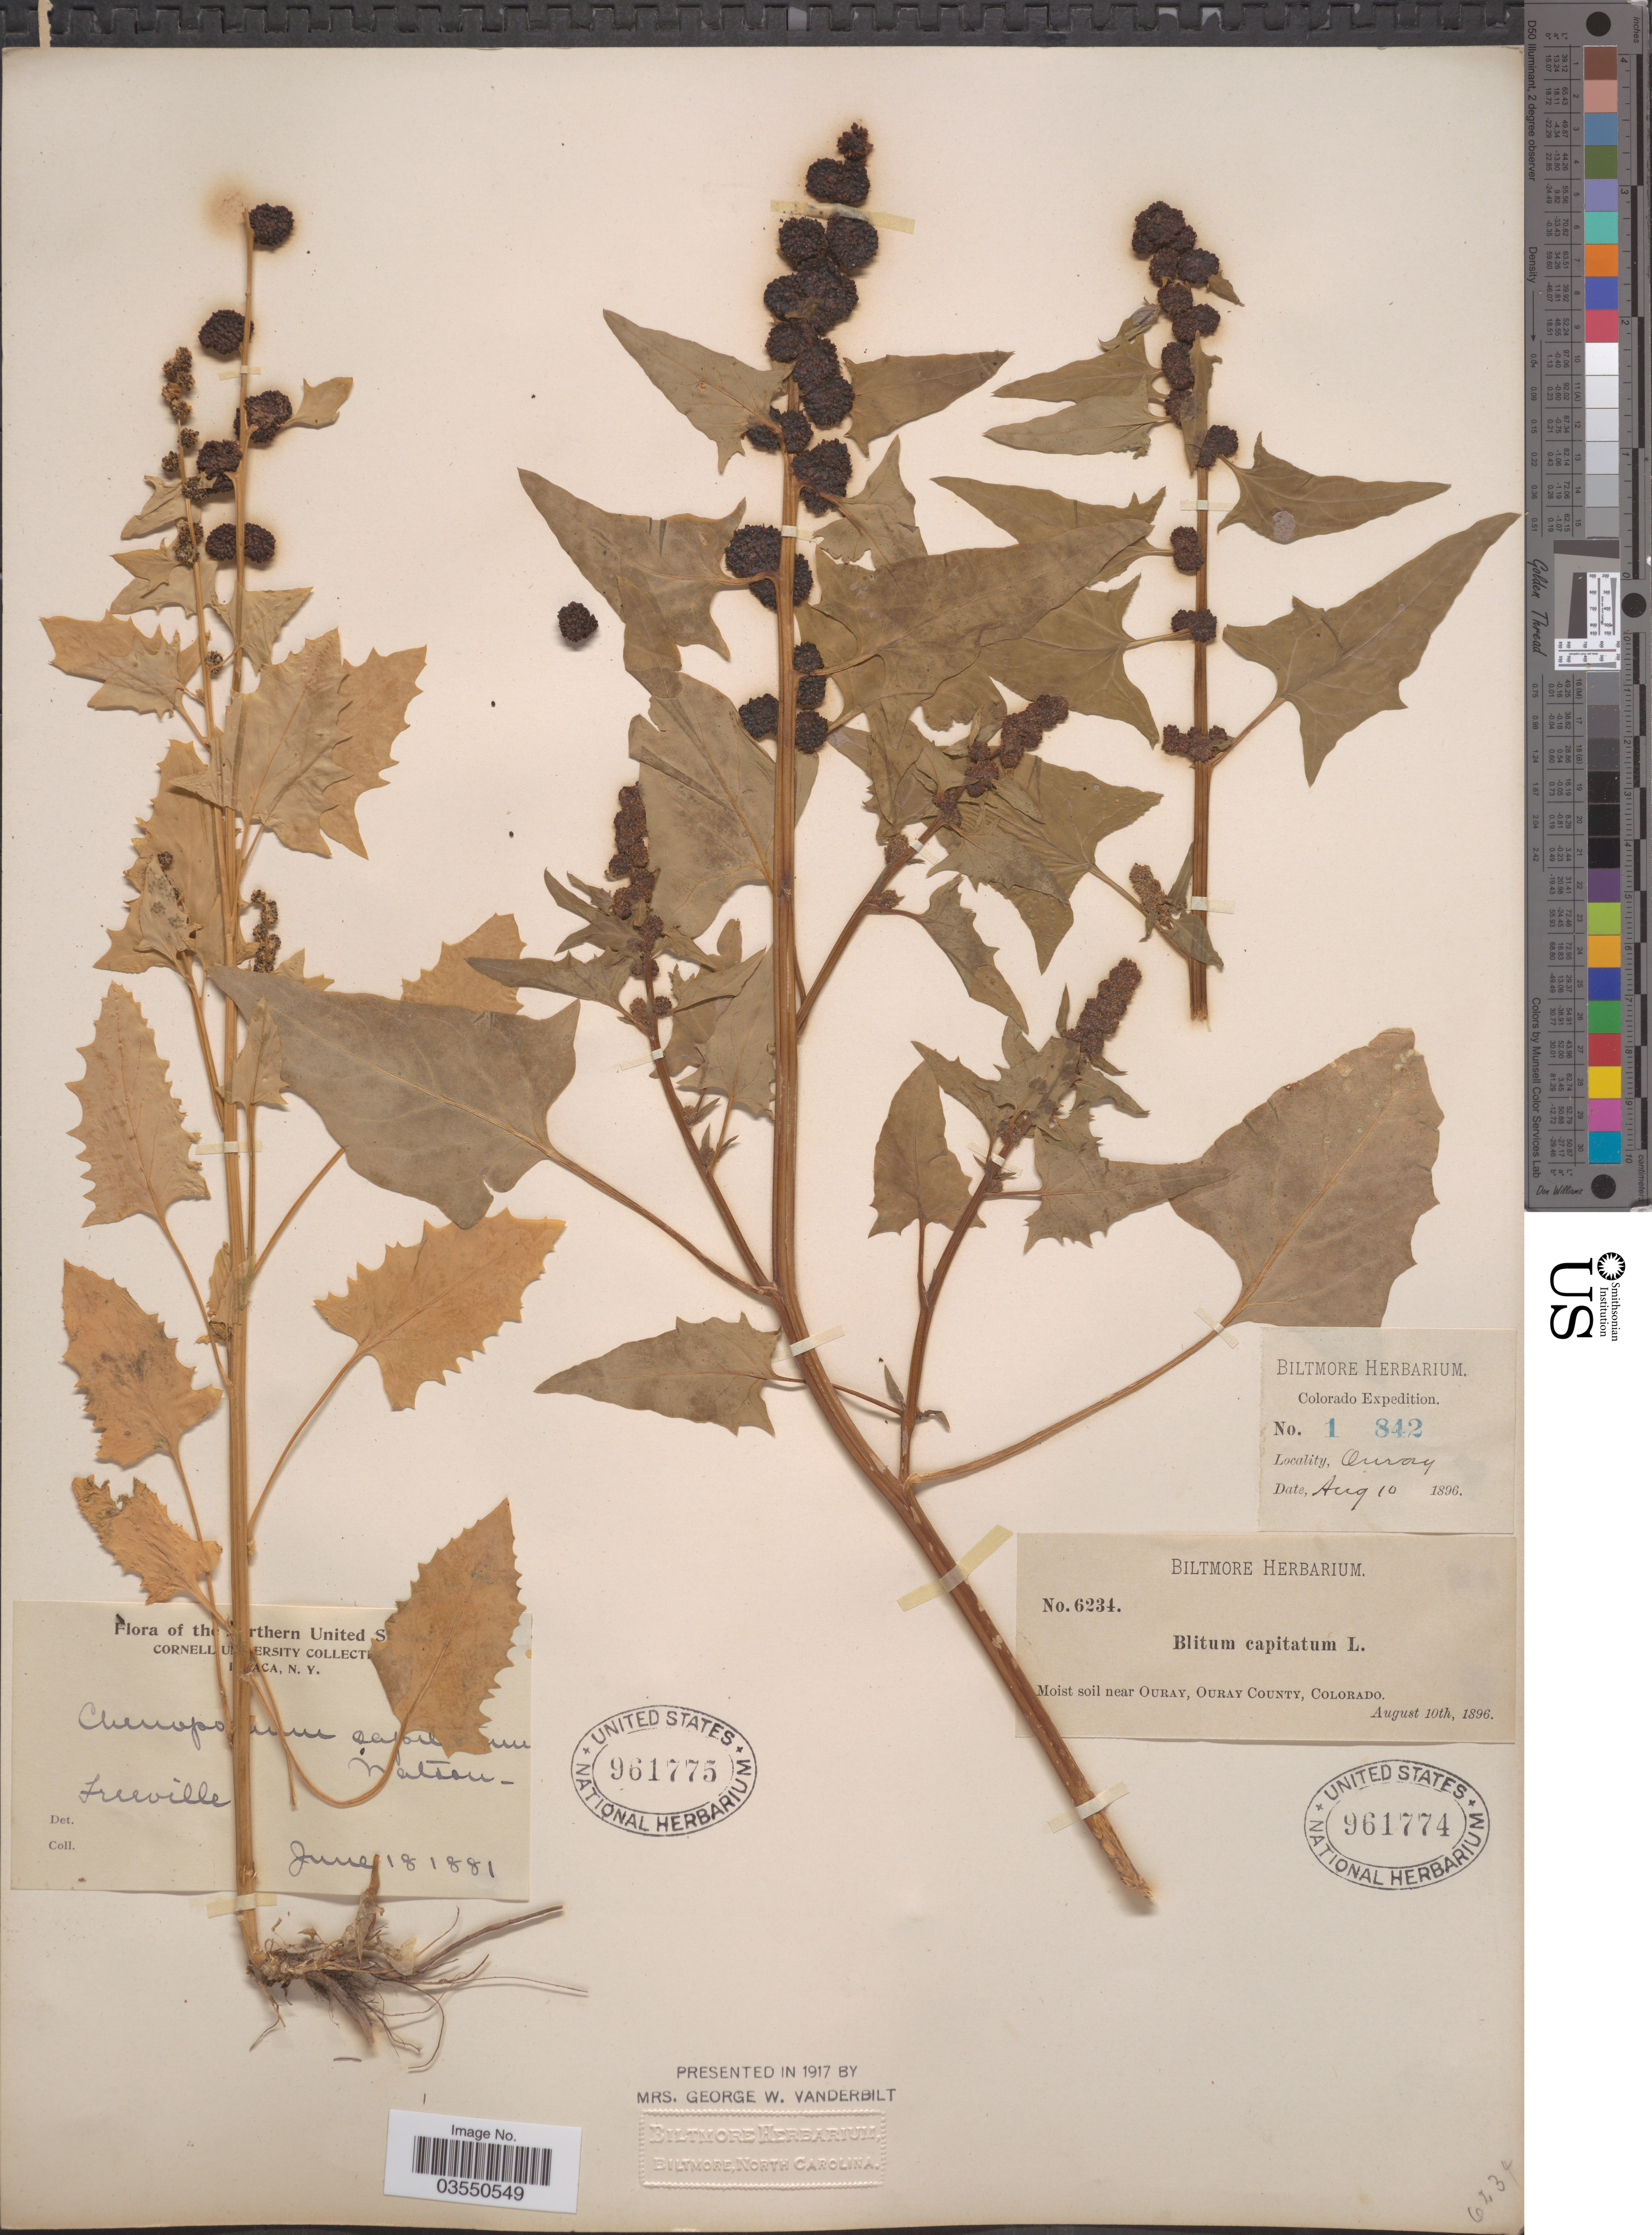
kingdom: Plantae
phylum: Tracheophyta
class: Magnoliopsida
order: Caryophyllales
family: Amaranthaceae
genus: Blitum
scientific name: Blitum capitatum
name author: L.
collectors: Cornell University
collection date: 1881-06-18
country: United States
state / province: New York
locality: Freeville.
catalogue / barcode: US 961775-2